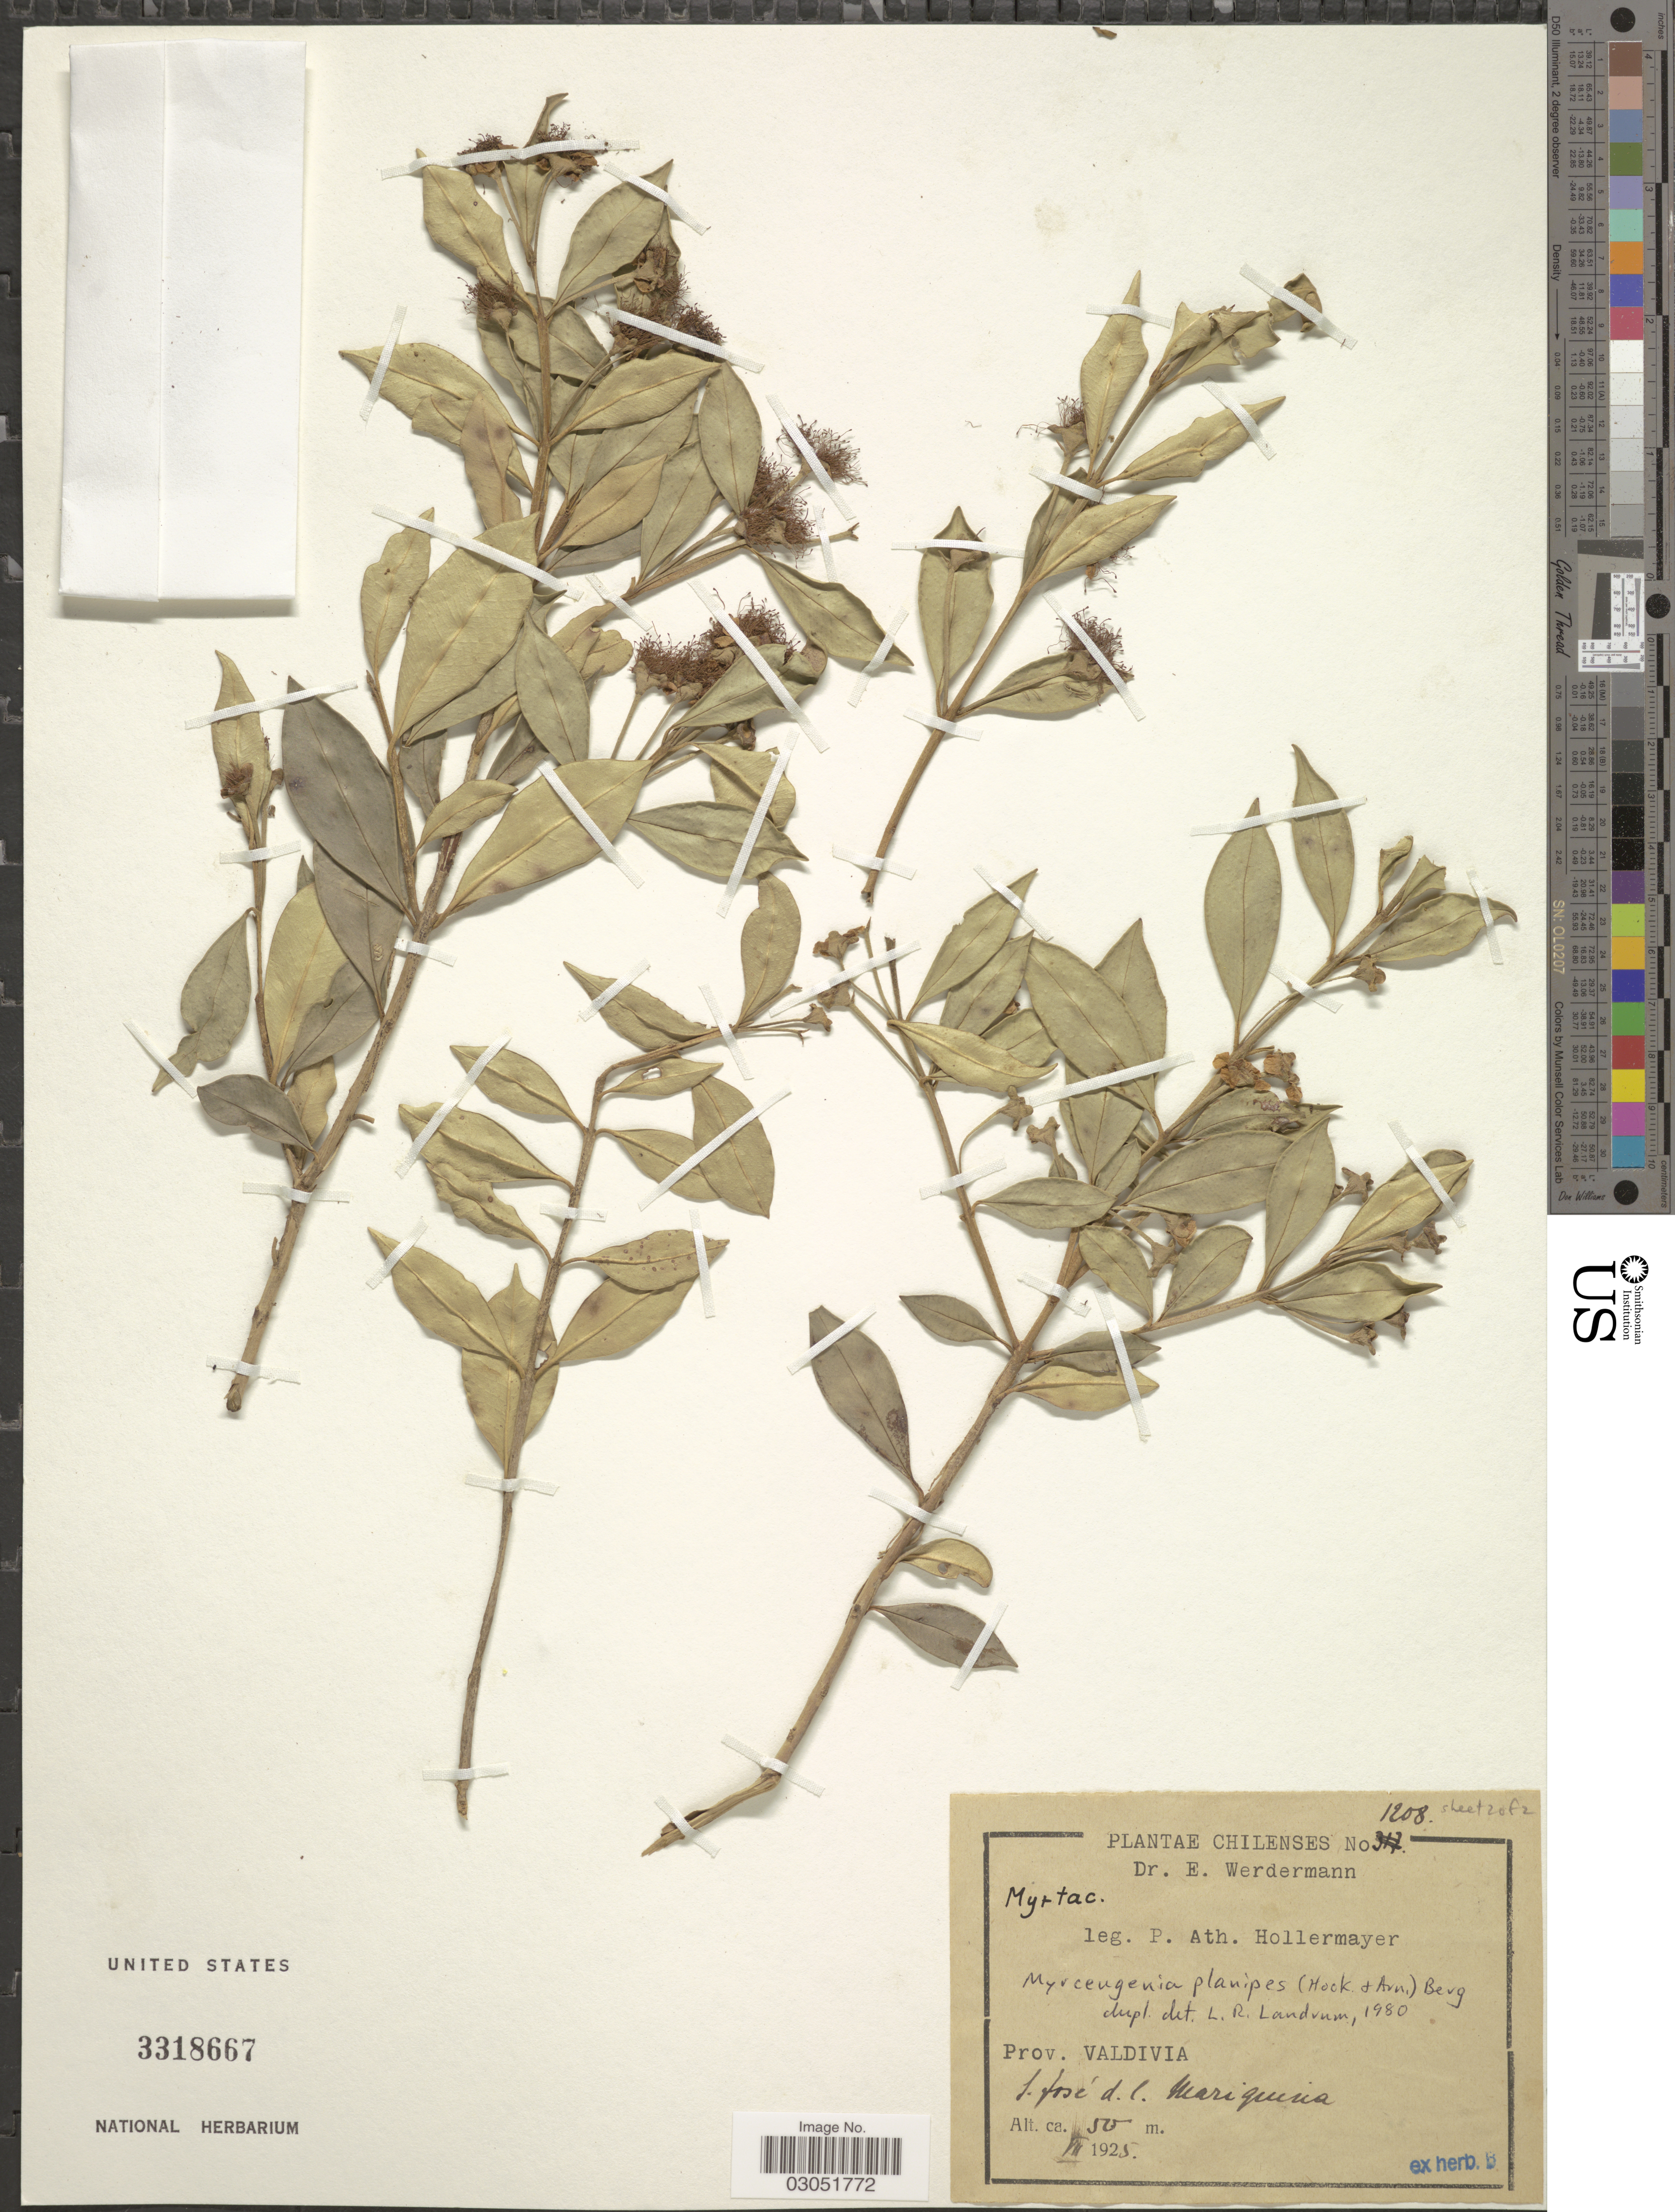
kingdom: Plantae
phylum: Tracheophyta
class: Magnoliopsida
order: Myrtales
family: Myrtaceae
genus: Myrceugenia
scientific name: Myrceugenia planipes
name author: (Hook. & Arn.) O. Berg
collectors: E. Werdermann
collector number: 1208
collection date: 1925-07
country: Chile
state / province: Los Ríos (XIV)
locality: Prov. Valdivia. S. José de la Mariquina.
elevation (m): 50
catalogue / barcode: US 3318667